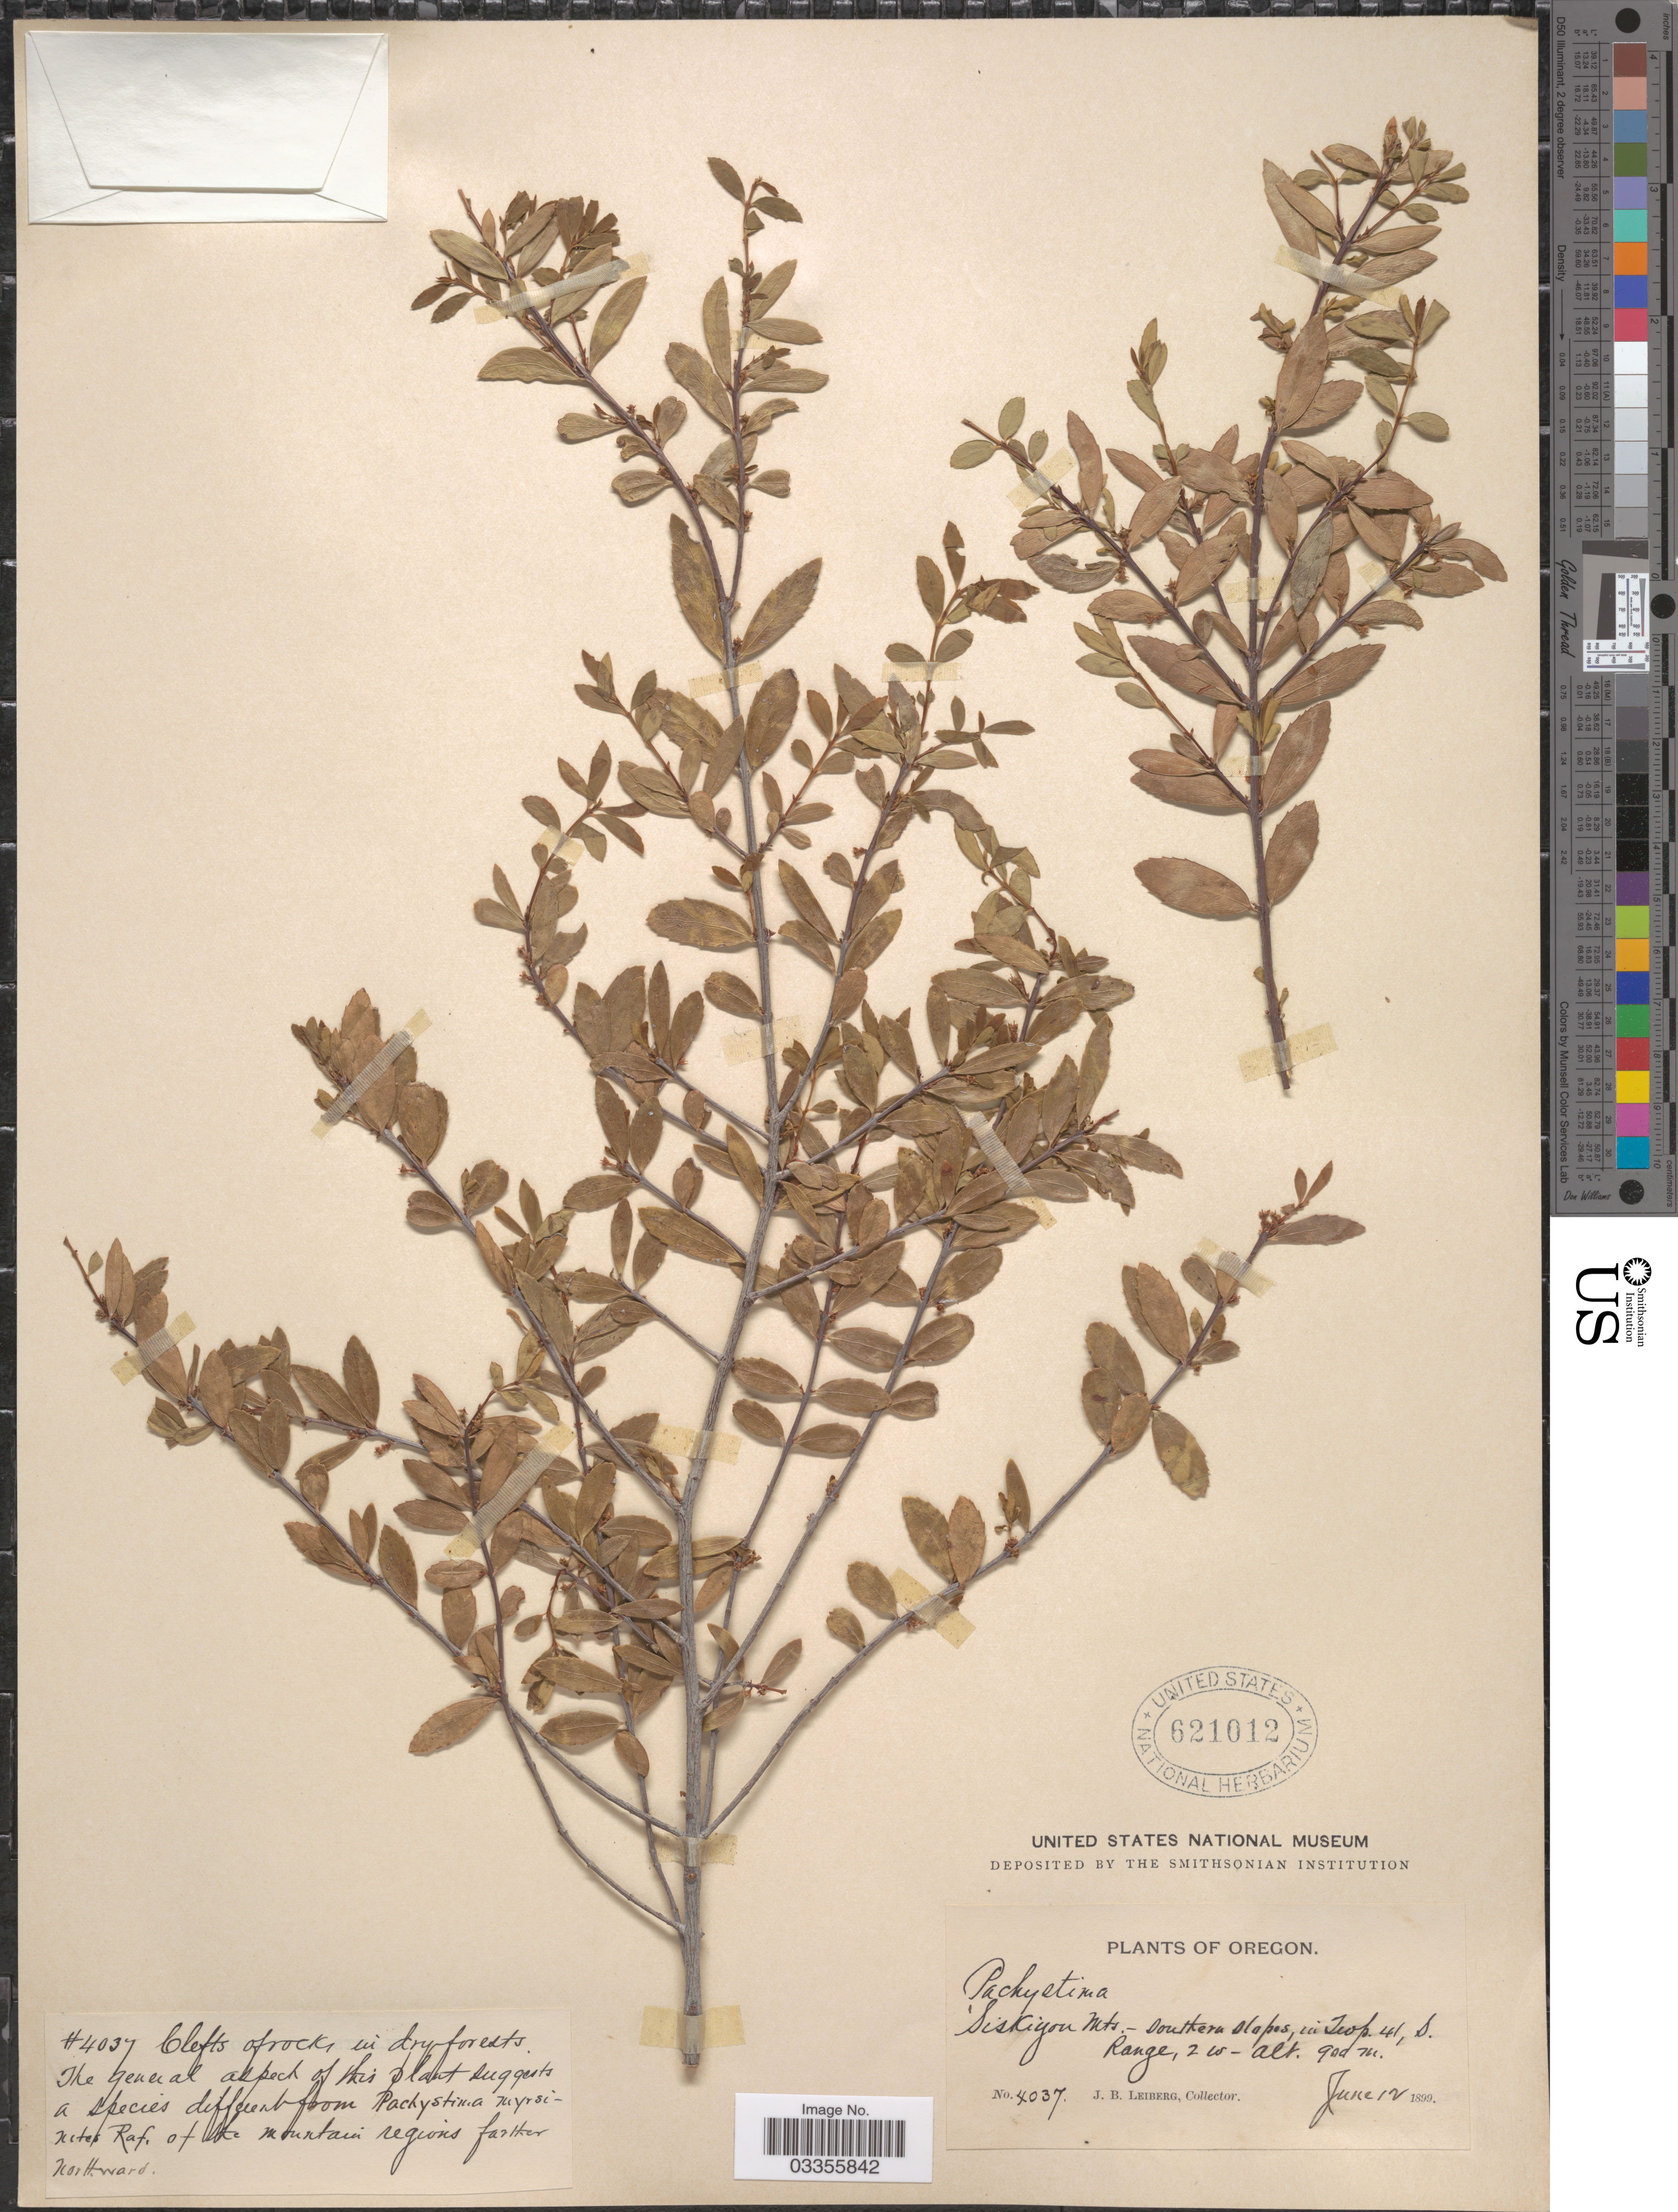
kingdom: Plantae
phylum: Tracheophyta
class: Magnoliopsida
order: Celastrales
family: Celastraceae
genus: Paxistima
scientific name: Paxistima myrsinites subsp. myrsinites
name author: (Pursh) Raf.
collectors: J. B. Leiberg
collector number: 4037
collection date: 1899-06-12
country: United States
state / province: Oregon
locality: Siskiyou Mts. - Southern slopes, in Twp. 41, S. Range, 2 W.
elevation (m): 900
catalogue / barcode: US 621012